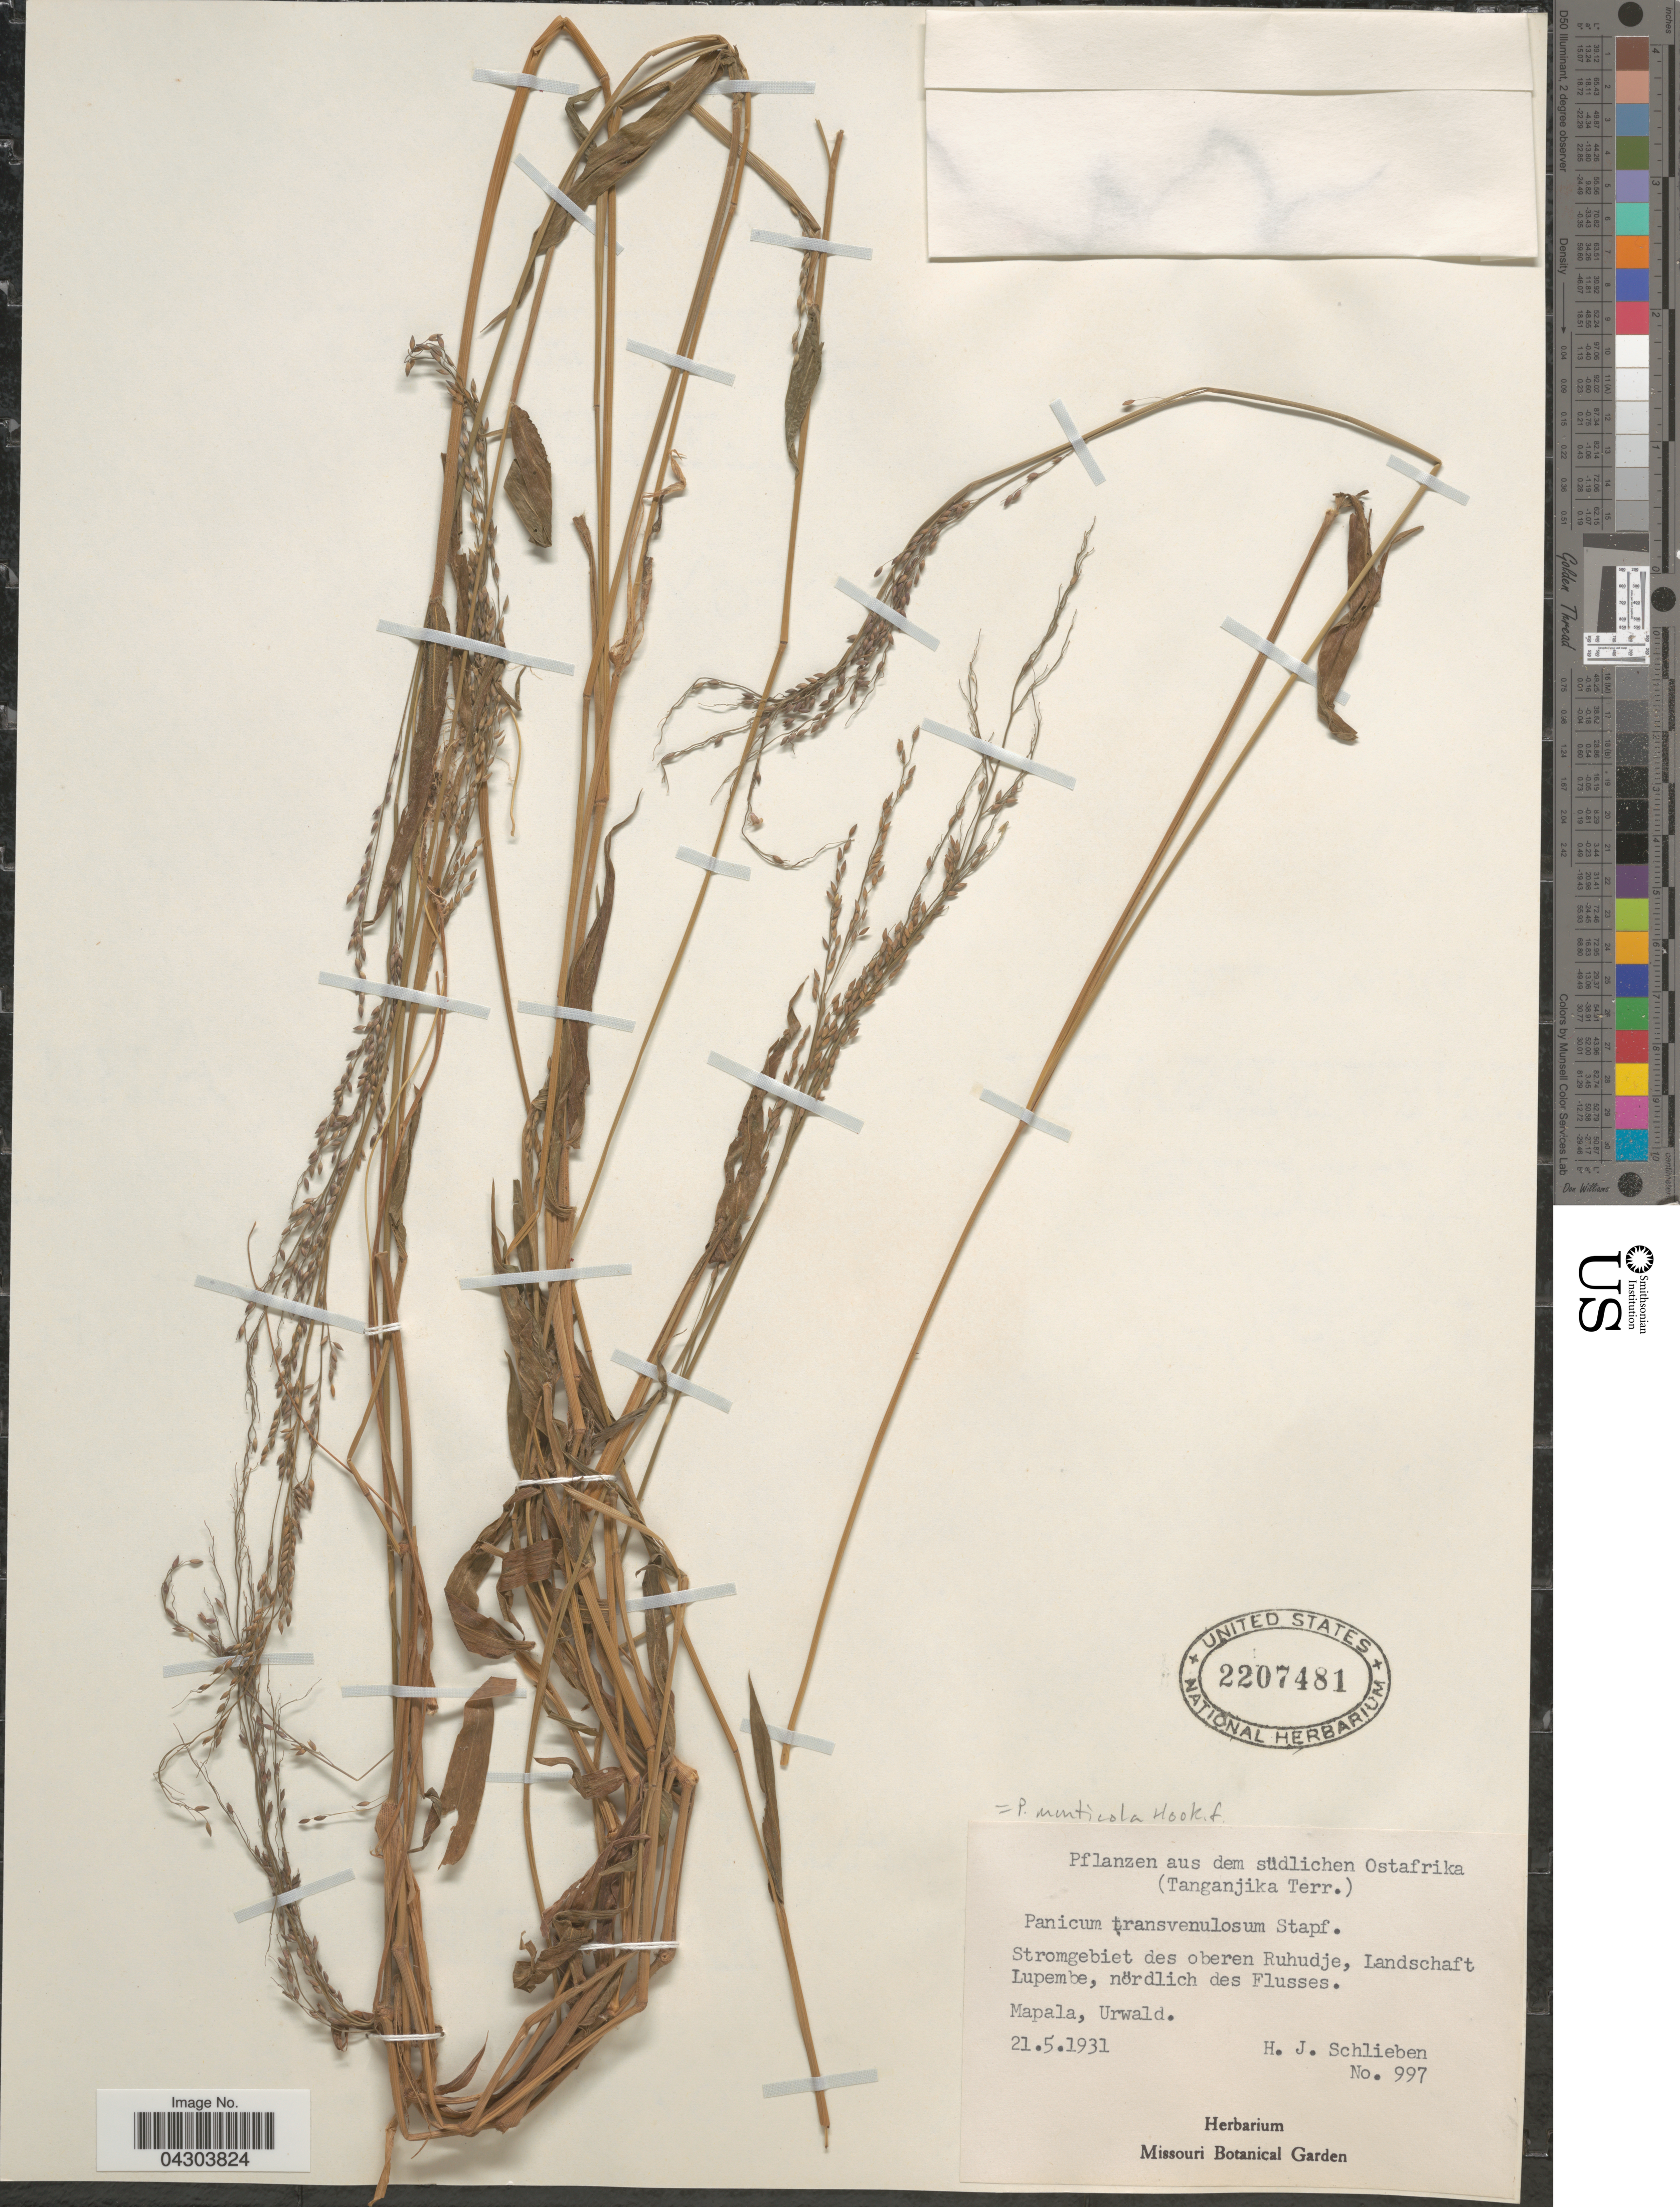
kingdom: Plantae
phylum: Tracheophyta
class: Liliopsida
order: Poales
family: Poaceae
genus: Panicum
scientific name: Panicum monticola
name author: Hillebr.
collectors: H. J. Schlieben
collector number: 997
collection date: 1931-05-21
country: Tanzania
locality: Südlichen Ostafrika (Tanganjika Terr.). Stromgebiet des oberen Ruhudje, Landschaft Lupembe, nördlich des Flusses. Mapala, Urwald.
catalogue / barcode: US 2207481